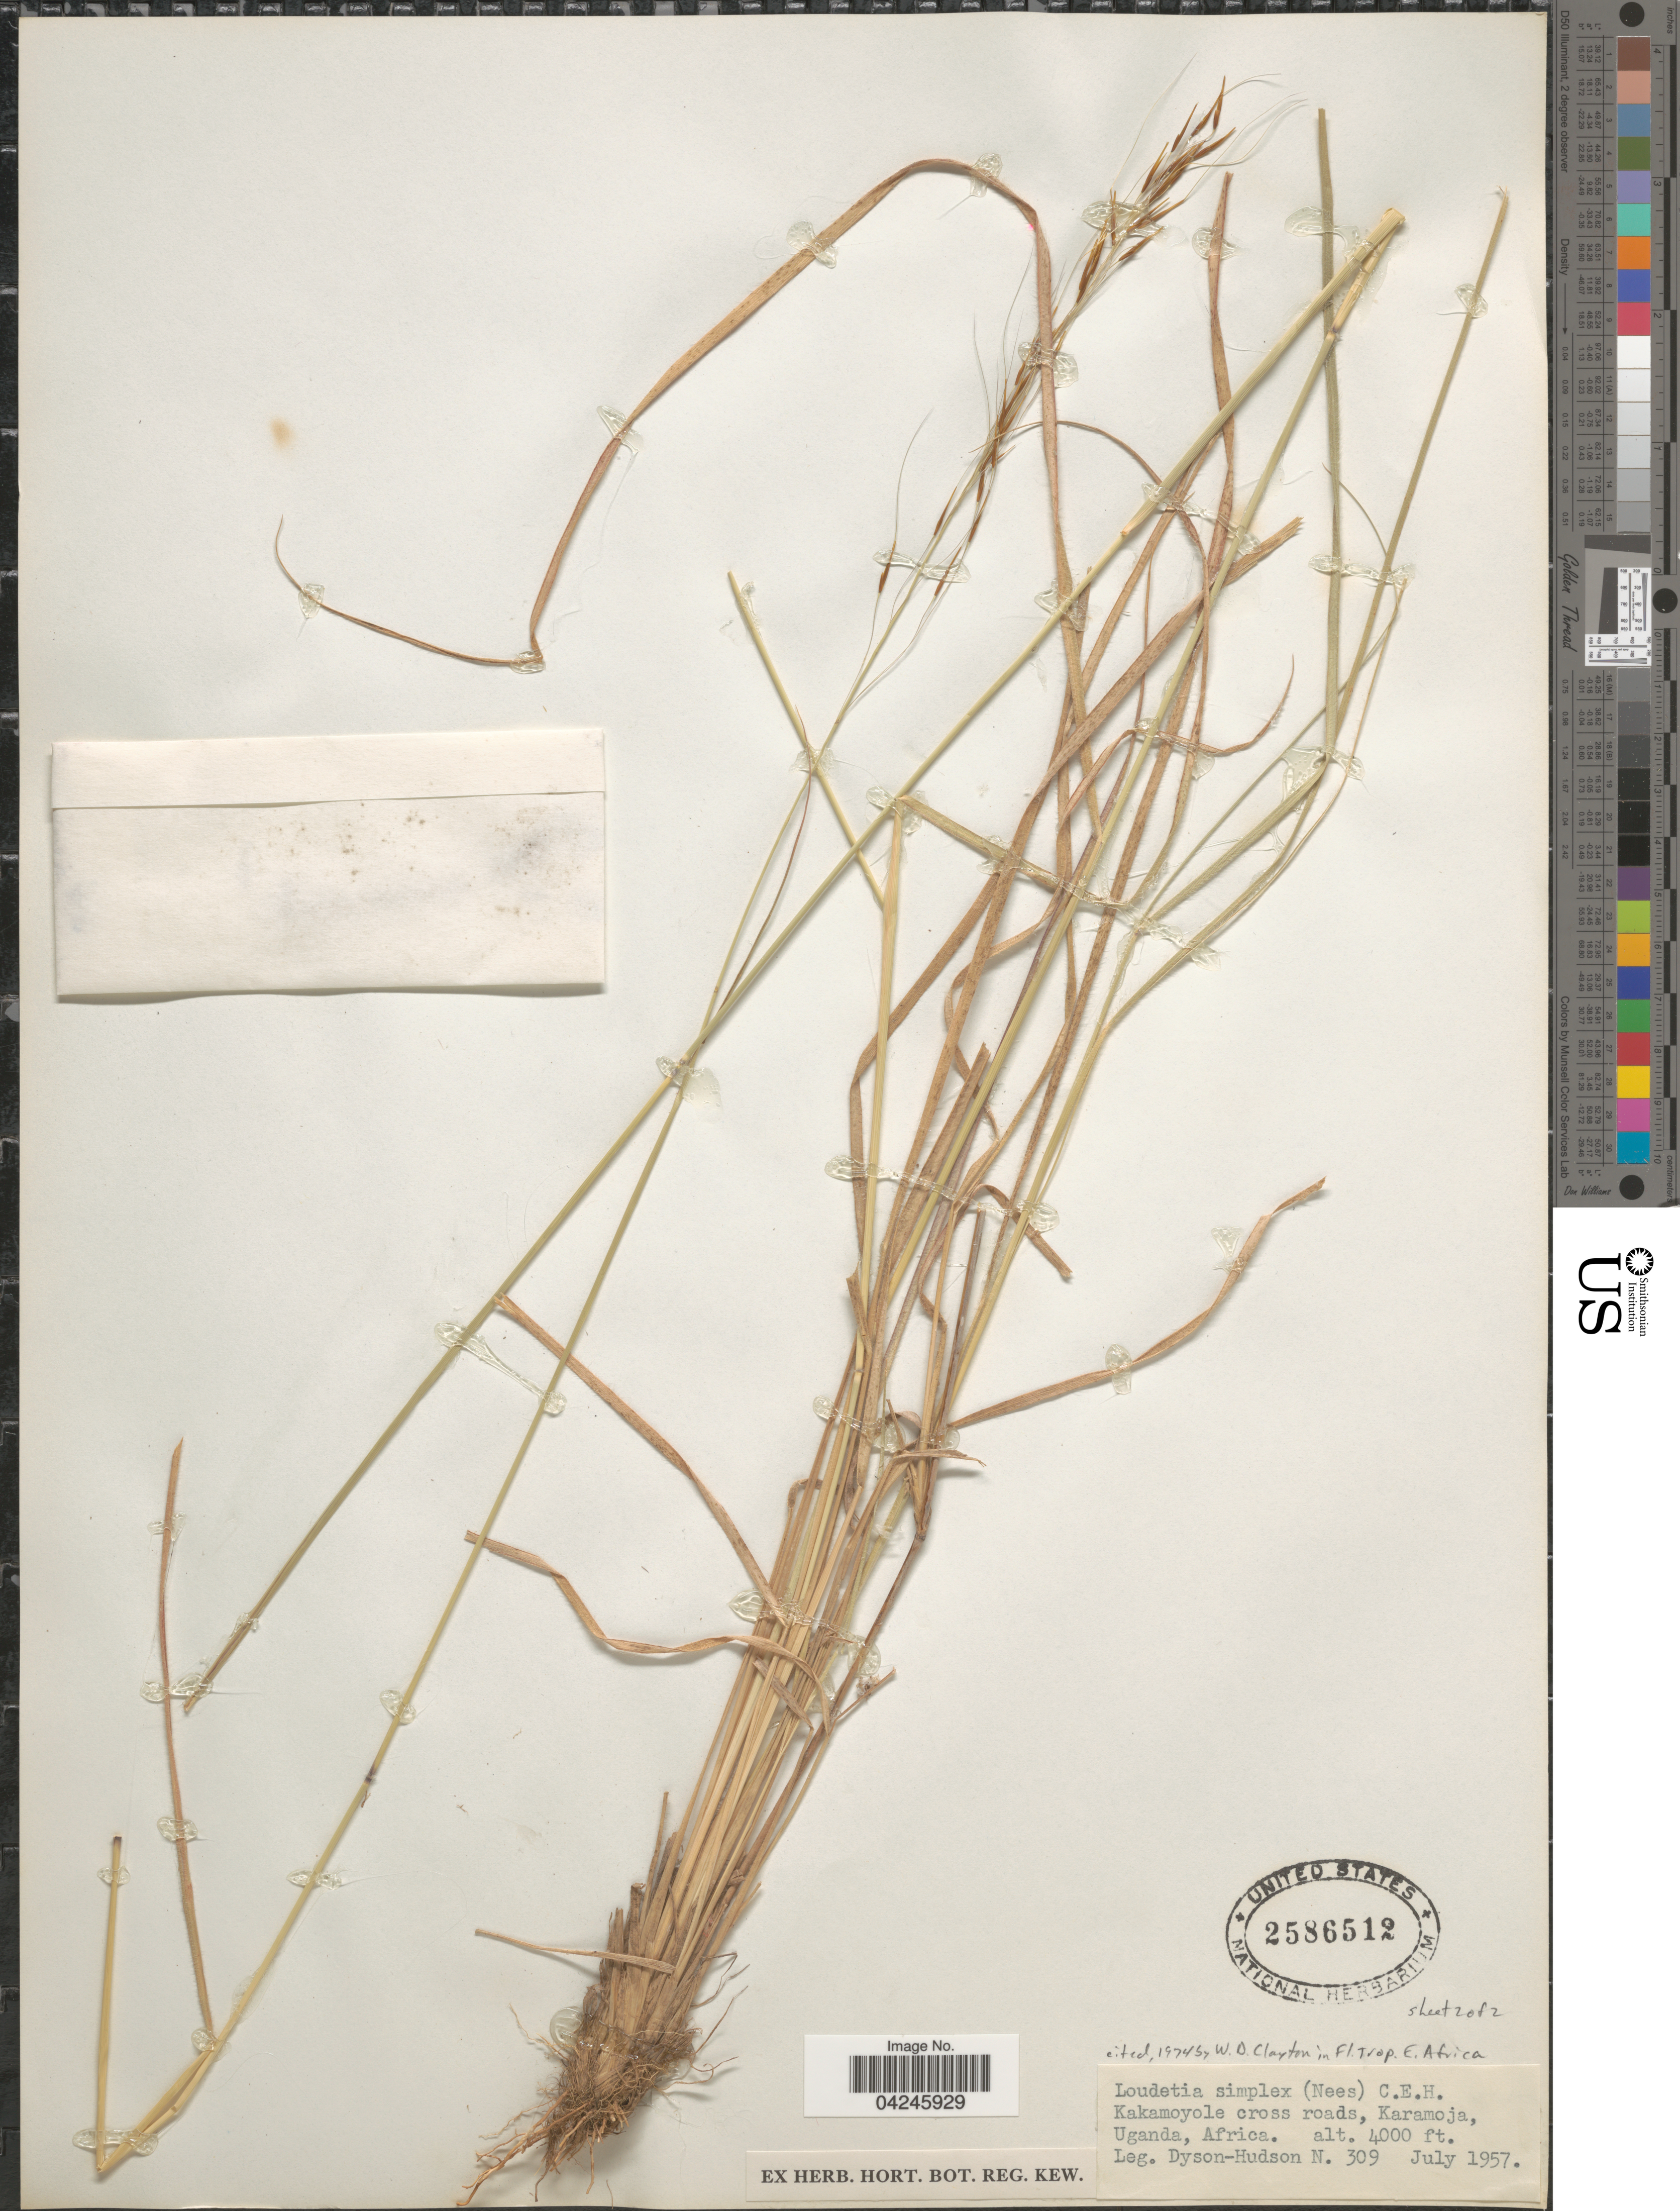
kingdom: Plantae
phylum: Tracheophyta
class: Liliopsida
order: Poales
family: Poaceae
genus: Loudetia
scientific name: Loudetia simplex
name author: (Nees) C.E. Hubb.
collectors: Dyson-Hudson, --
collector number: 309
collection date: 1957-07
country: Uganda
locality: Kakamoyole cross roads, Karamoja.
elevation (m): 1219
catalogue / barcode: US 2586512